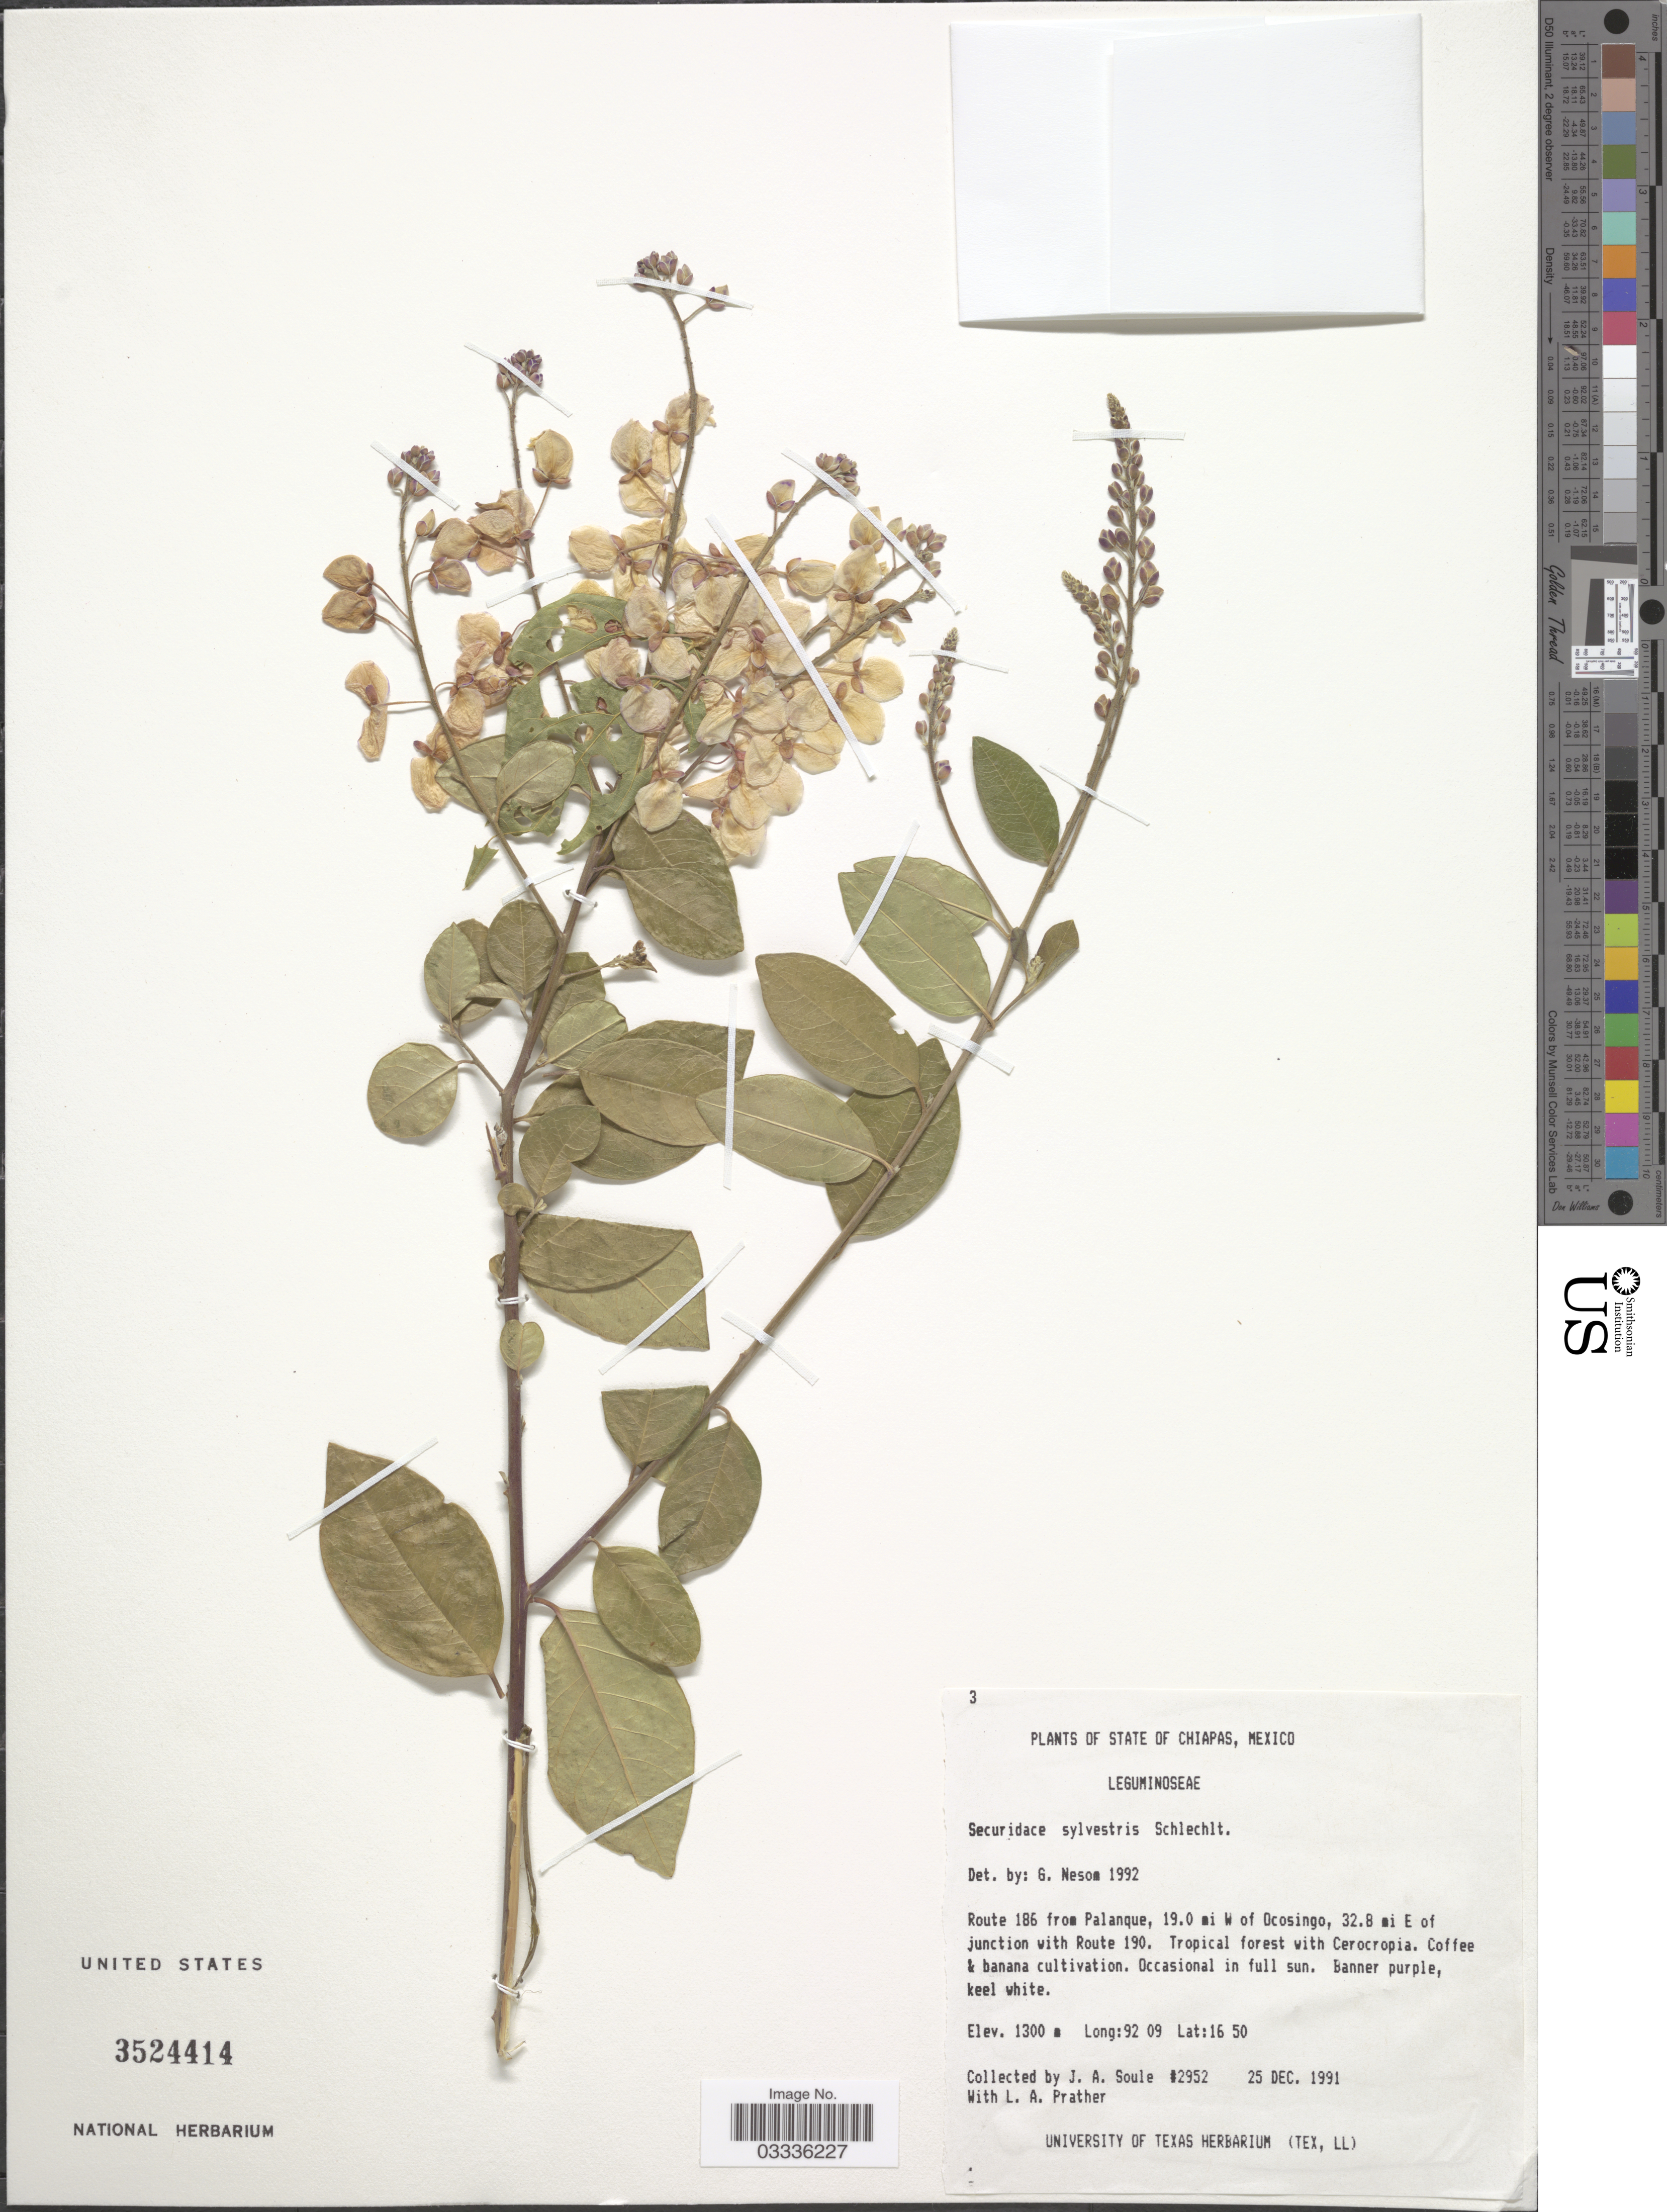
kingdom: Plantae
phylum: Tracheophyta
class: Magnoliopsida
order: Fabales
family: Polygalaceae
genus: Securidaca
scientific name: Securidaca sylvestris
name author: Schltdl.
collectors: J. Soule & L. A. Prather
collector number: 2952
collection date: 1991-12-25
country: Mexico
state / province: Chiapas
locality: Route 186 from Palanque, 19.0 mi W of Ocosingo, 32.8 mi E of junction with Route 190.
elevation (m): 1300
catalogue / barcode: US 3524414